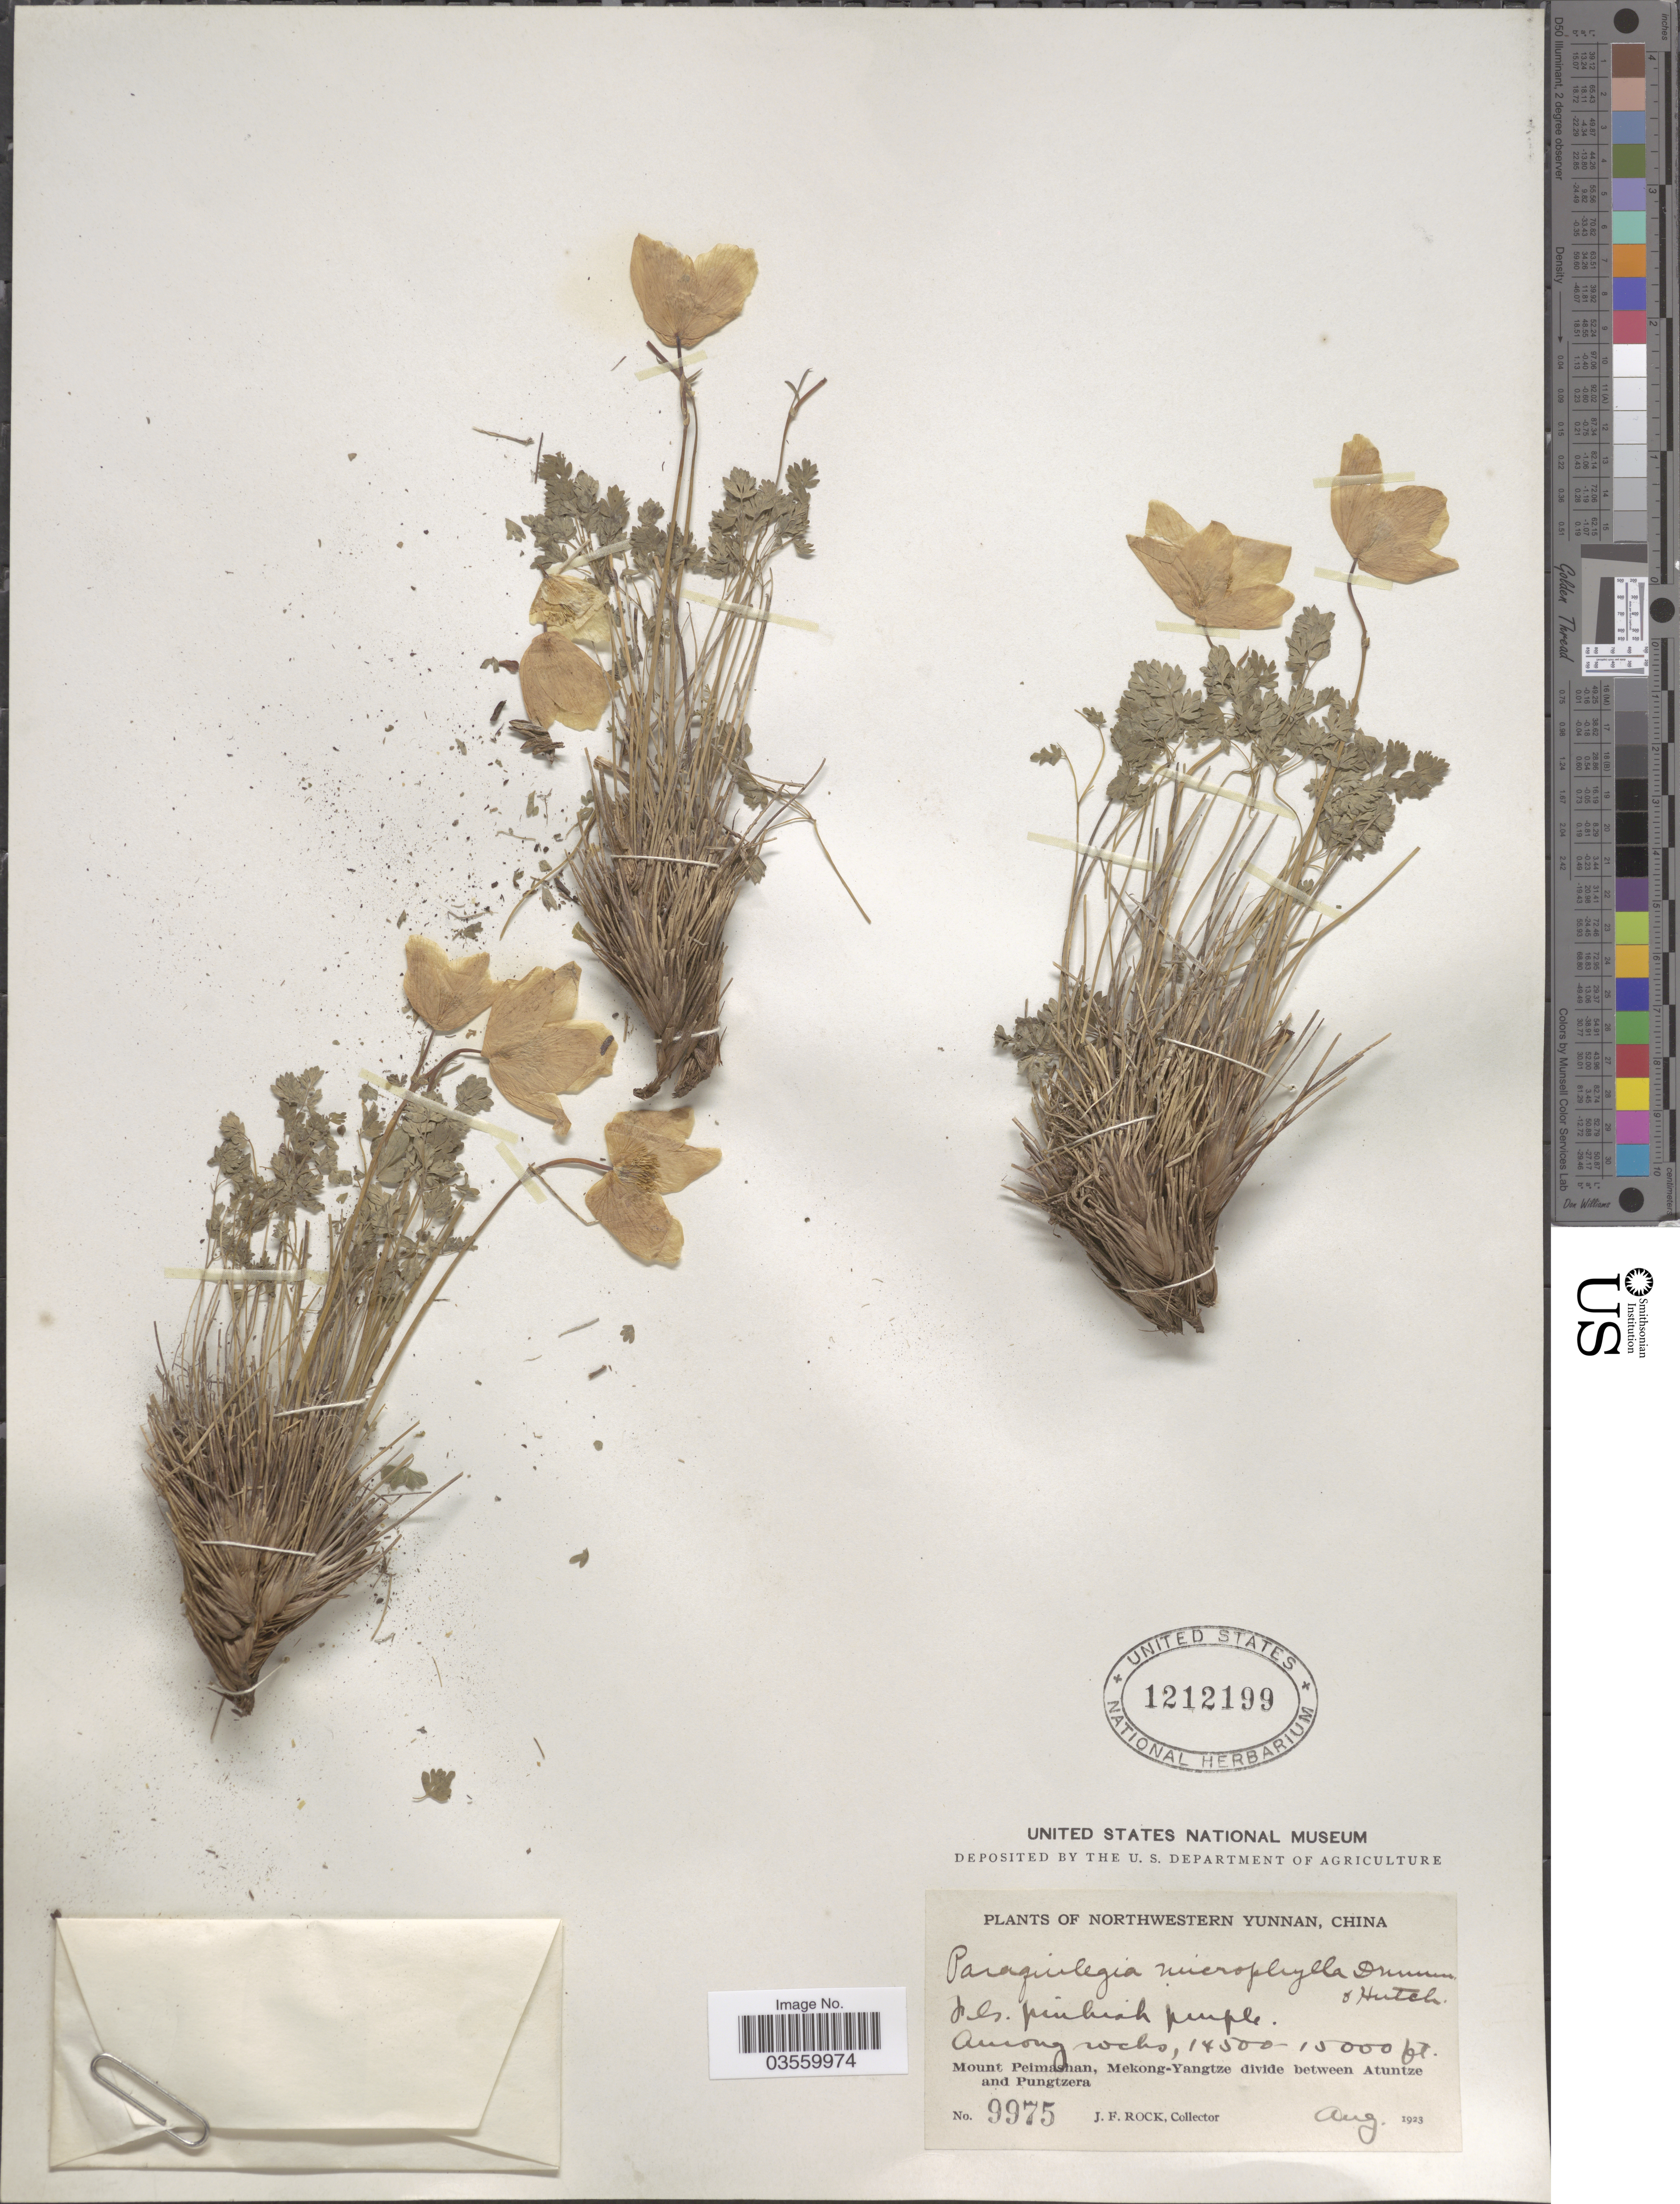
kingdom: Plantae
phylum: Tracheophyta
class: Magnoliopsida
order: Ranunculales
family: Ranunculaceae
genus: Paraquilegia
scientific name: Paraquilegia microphylla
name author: (Royle) J.R. Drumm. & Hutch.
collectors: J. Rock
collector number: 9975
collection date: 1923-08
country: China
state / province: Yunnan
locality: Northwestern Yunnan. Mount Peimashan, Mekong-Yangtze divide between Atuntze and Pungtzera.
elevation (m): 4420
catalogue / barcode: US 1212199